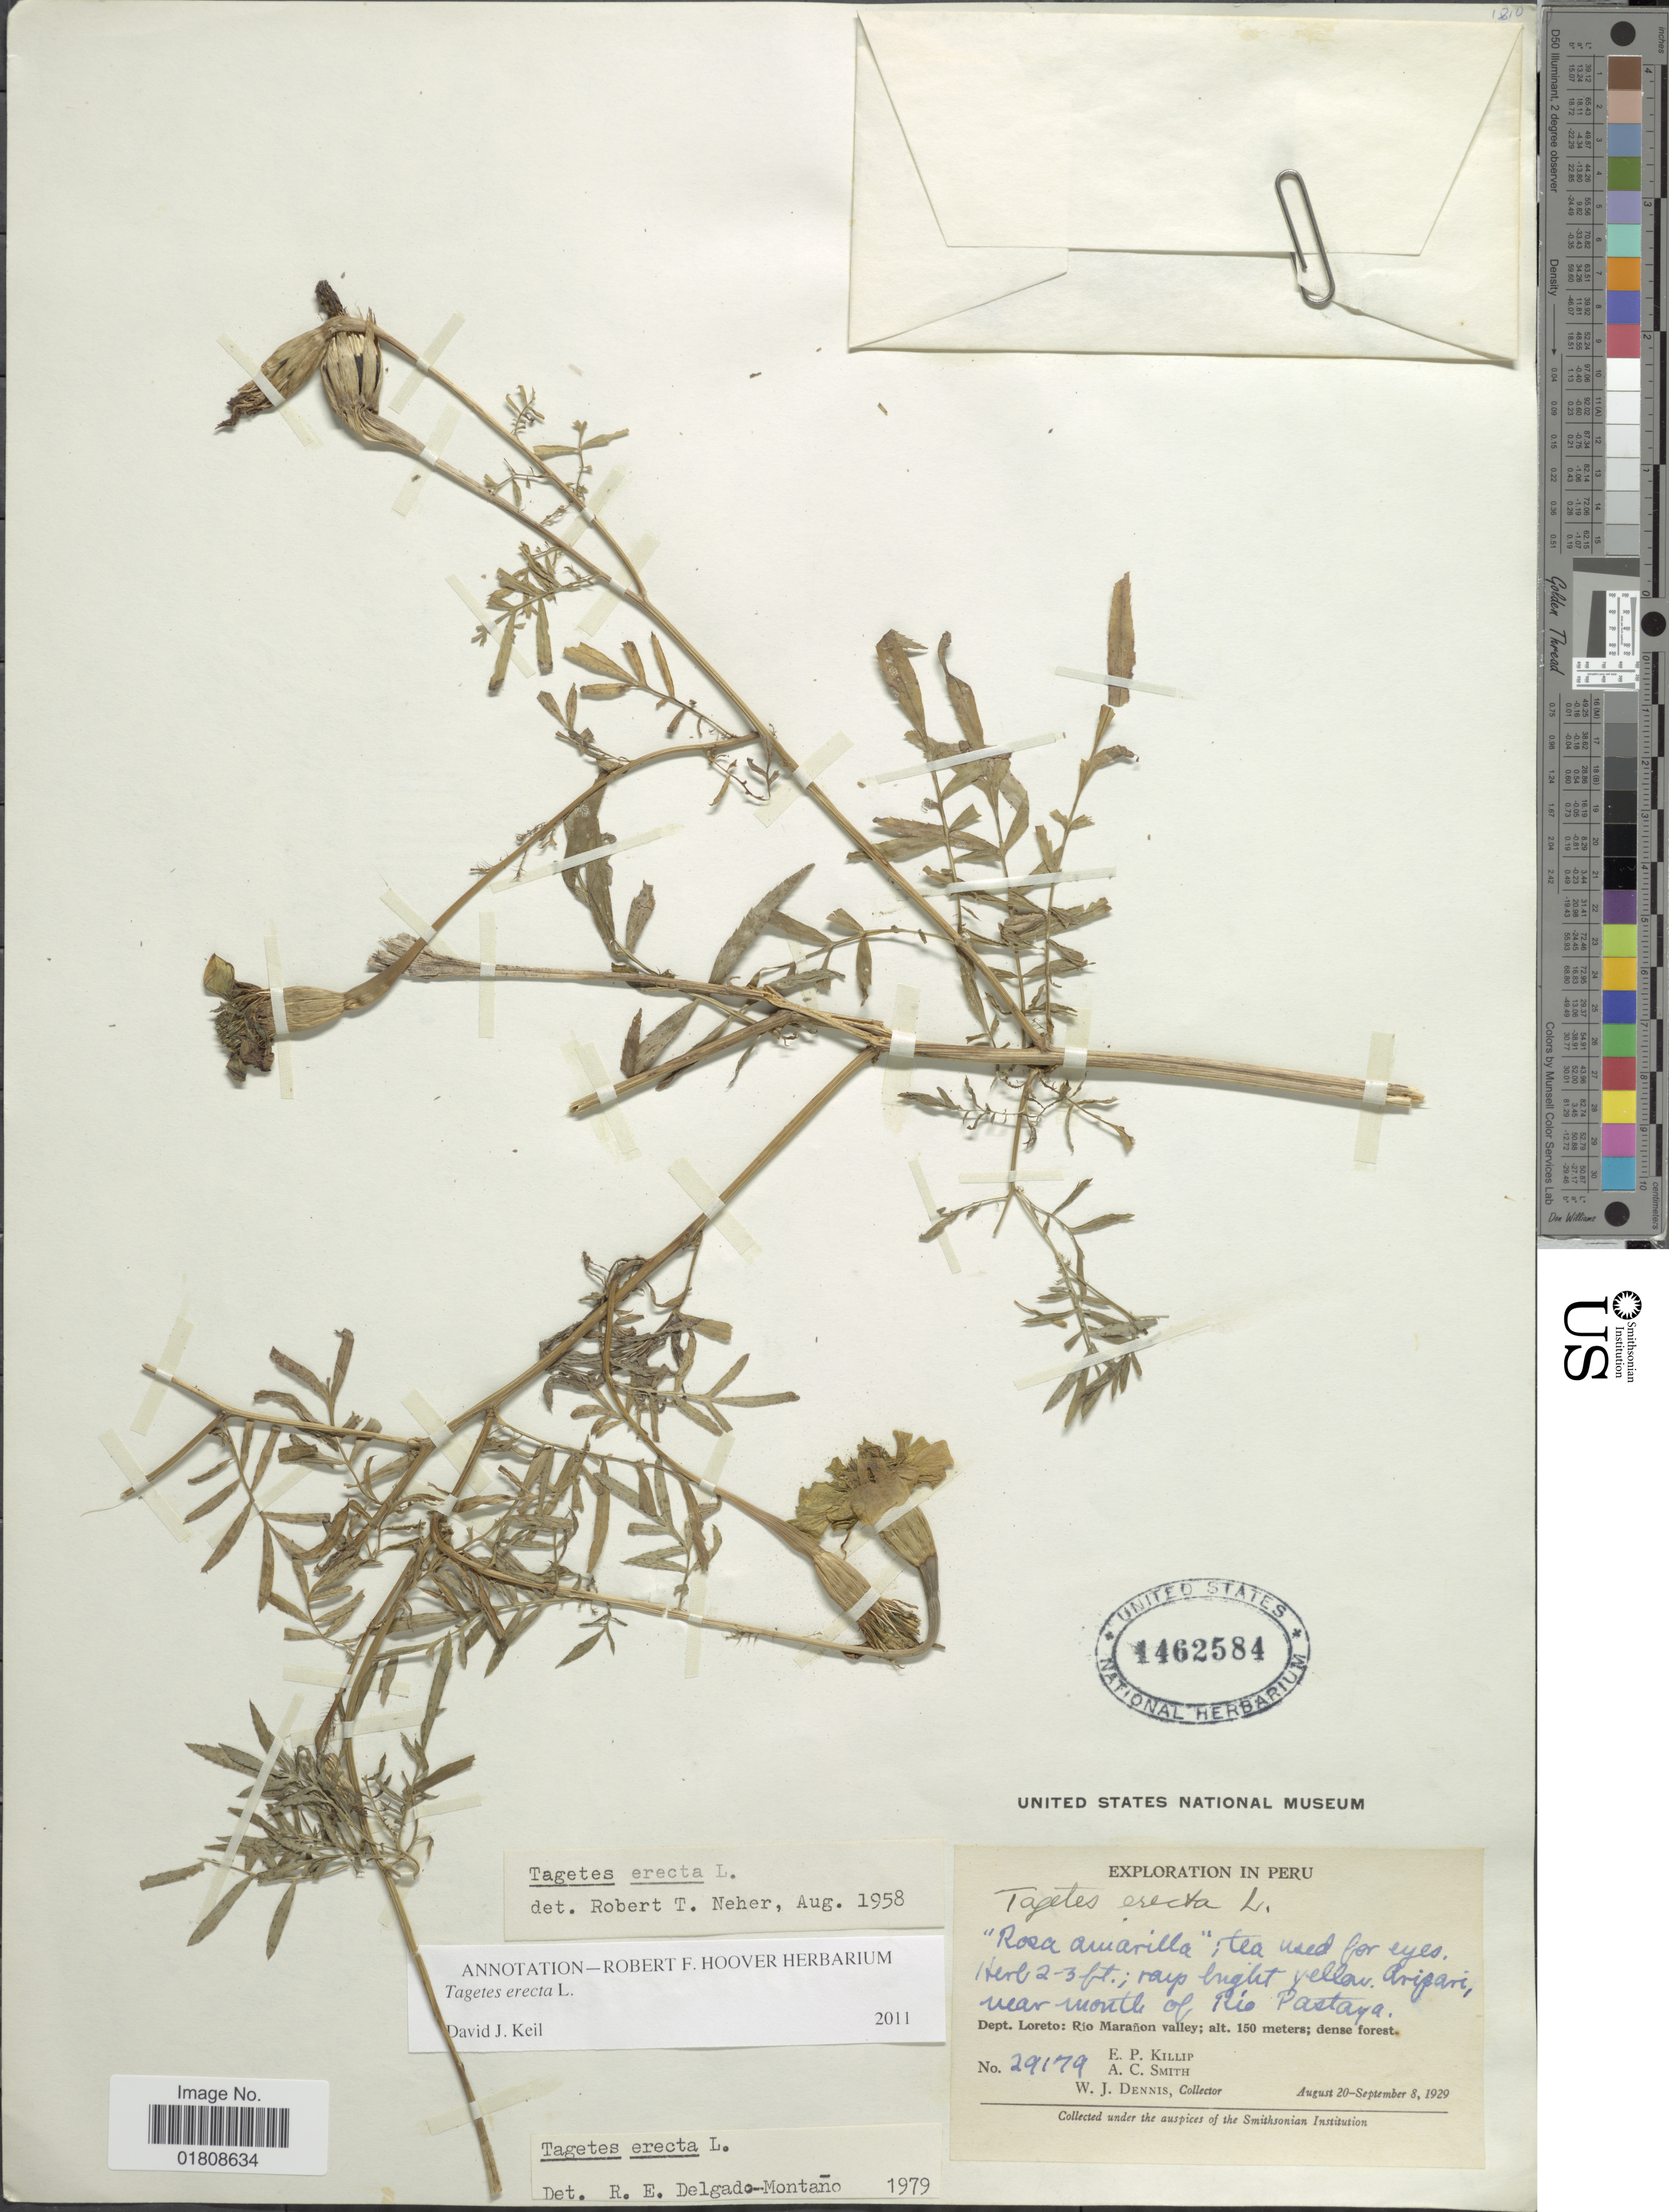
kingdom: Plantae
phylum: Tracheophyta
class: Magnoliopsida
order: Asterales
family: Asteraceae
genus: Tagetes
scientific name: Tagetes erecta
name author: L.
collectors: E. P. Killip, A. C. Smith & W. J. Dennis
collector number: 29179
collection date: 1929-08-20/1929-09-08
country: Peru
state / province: Loreto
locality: Aripari, near mouth of Rio Pastaza, Rio Marañon Valley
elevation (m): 150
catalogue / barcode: US 1462584